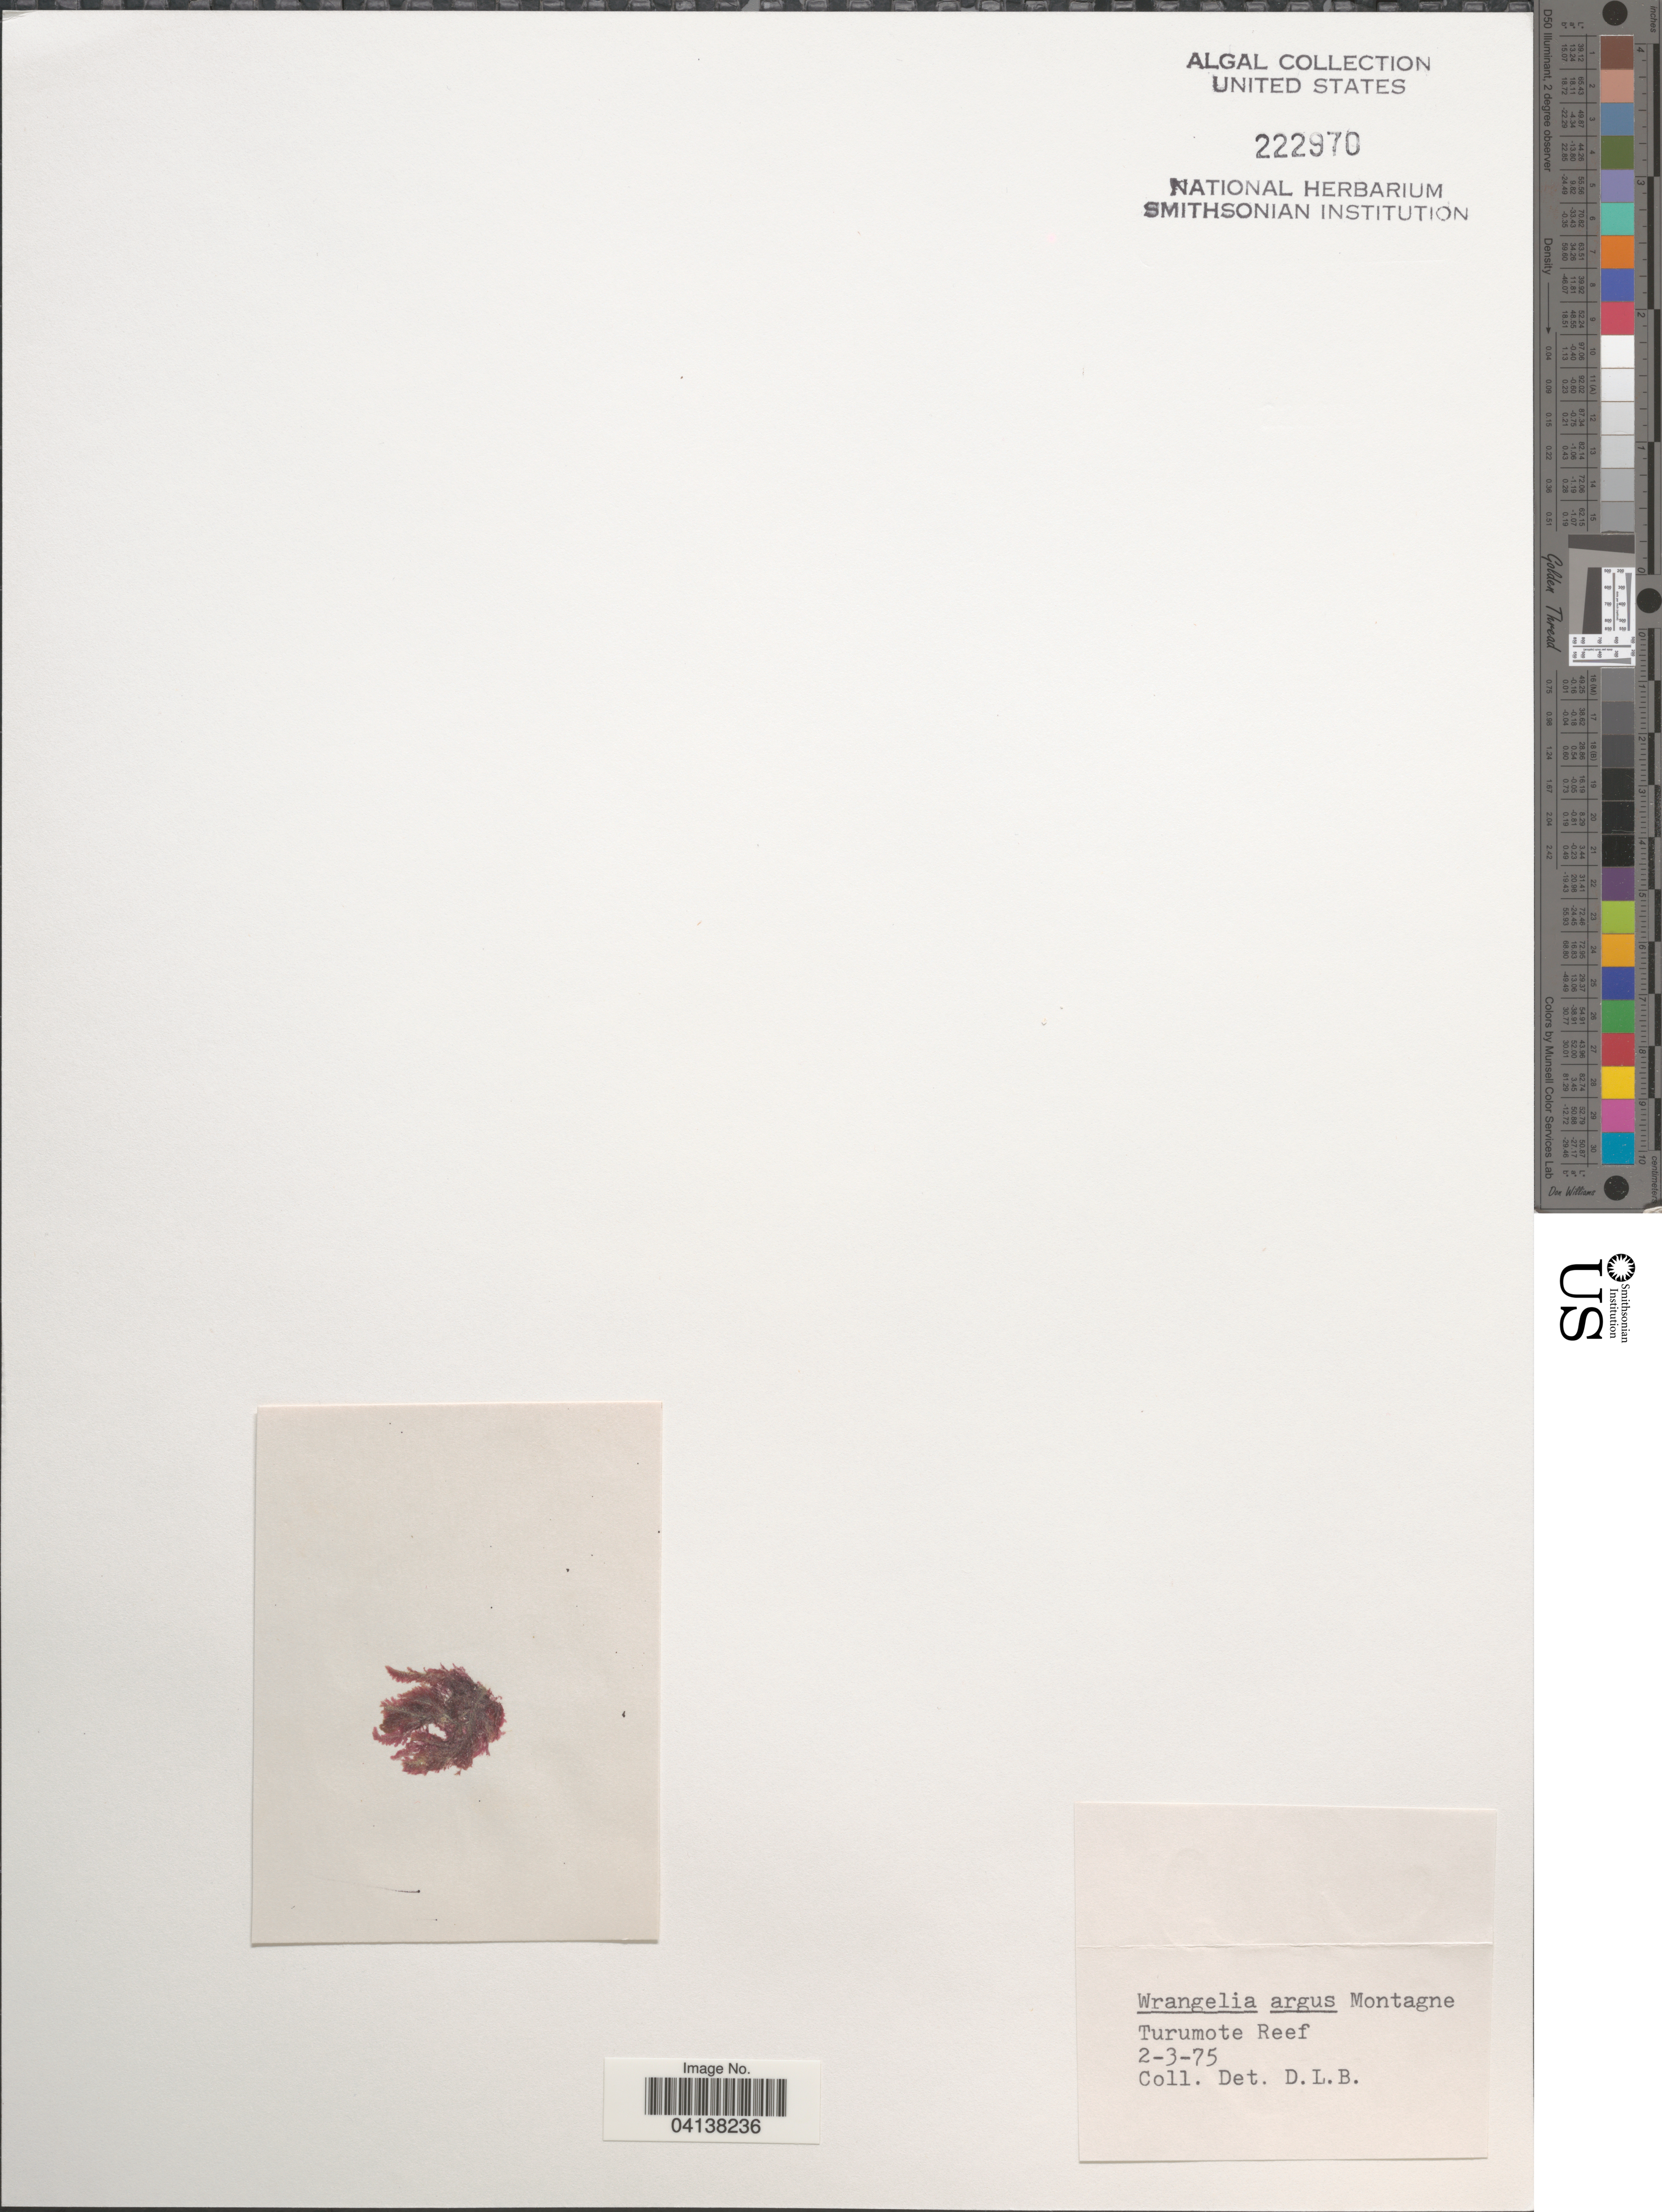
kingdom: Plantae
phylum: Rhodophyta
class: Florideophyceae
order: Ceramiales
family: Wrangeliaceae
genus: Wrangelia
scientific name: Wrangelia argus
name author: (Mont.) Mont.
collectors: D. L. B.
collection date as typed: Transcribed d/m/y: 2/3/75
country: Puerto Rico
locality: Turumote Reef.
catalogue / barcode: US 222970